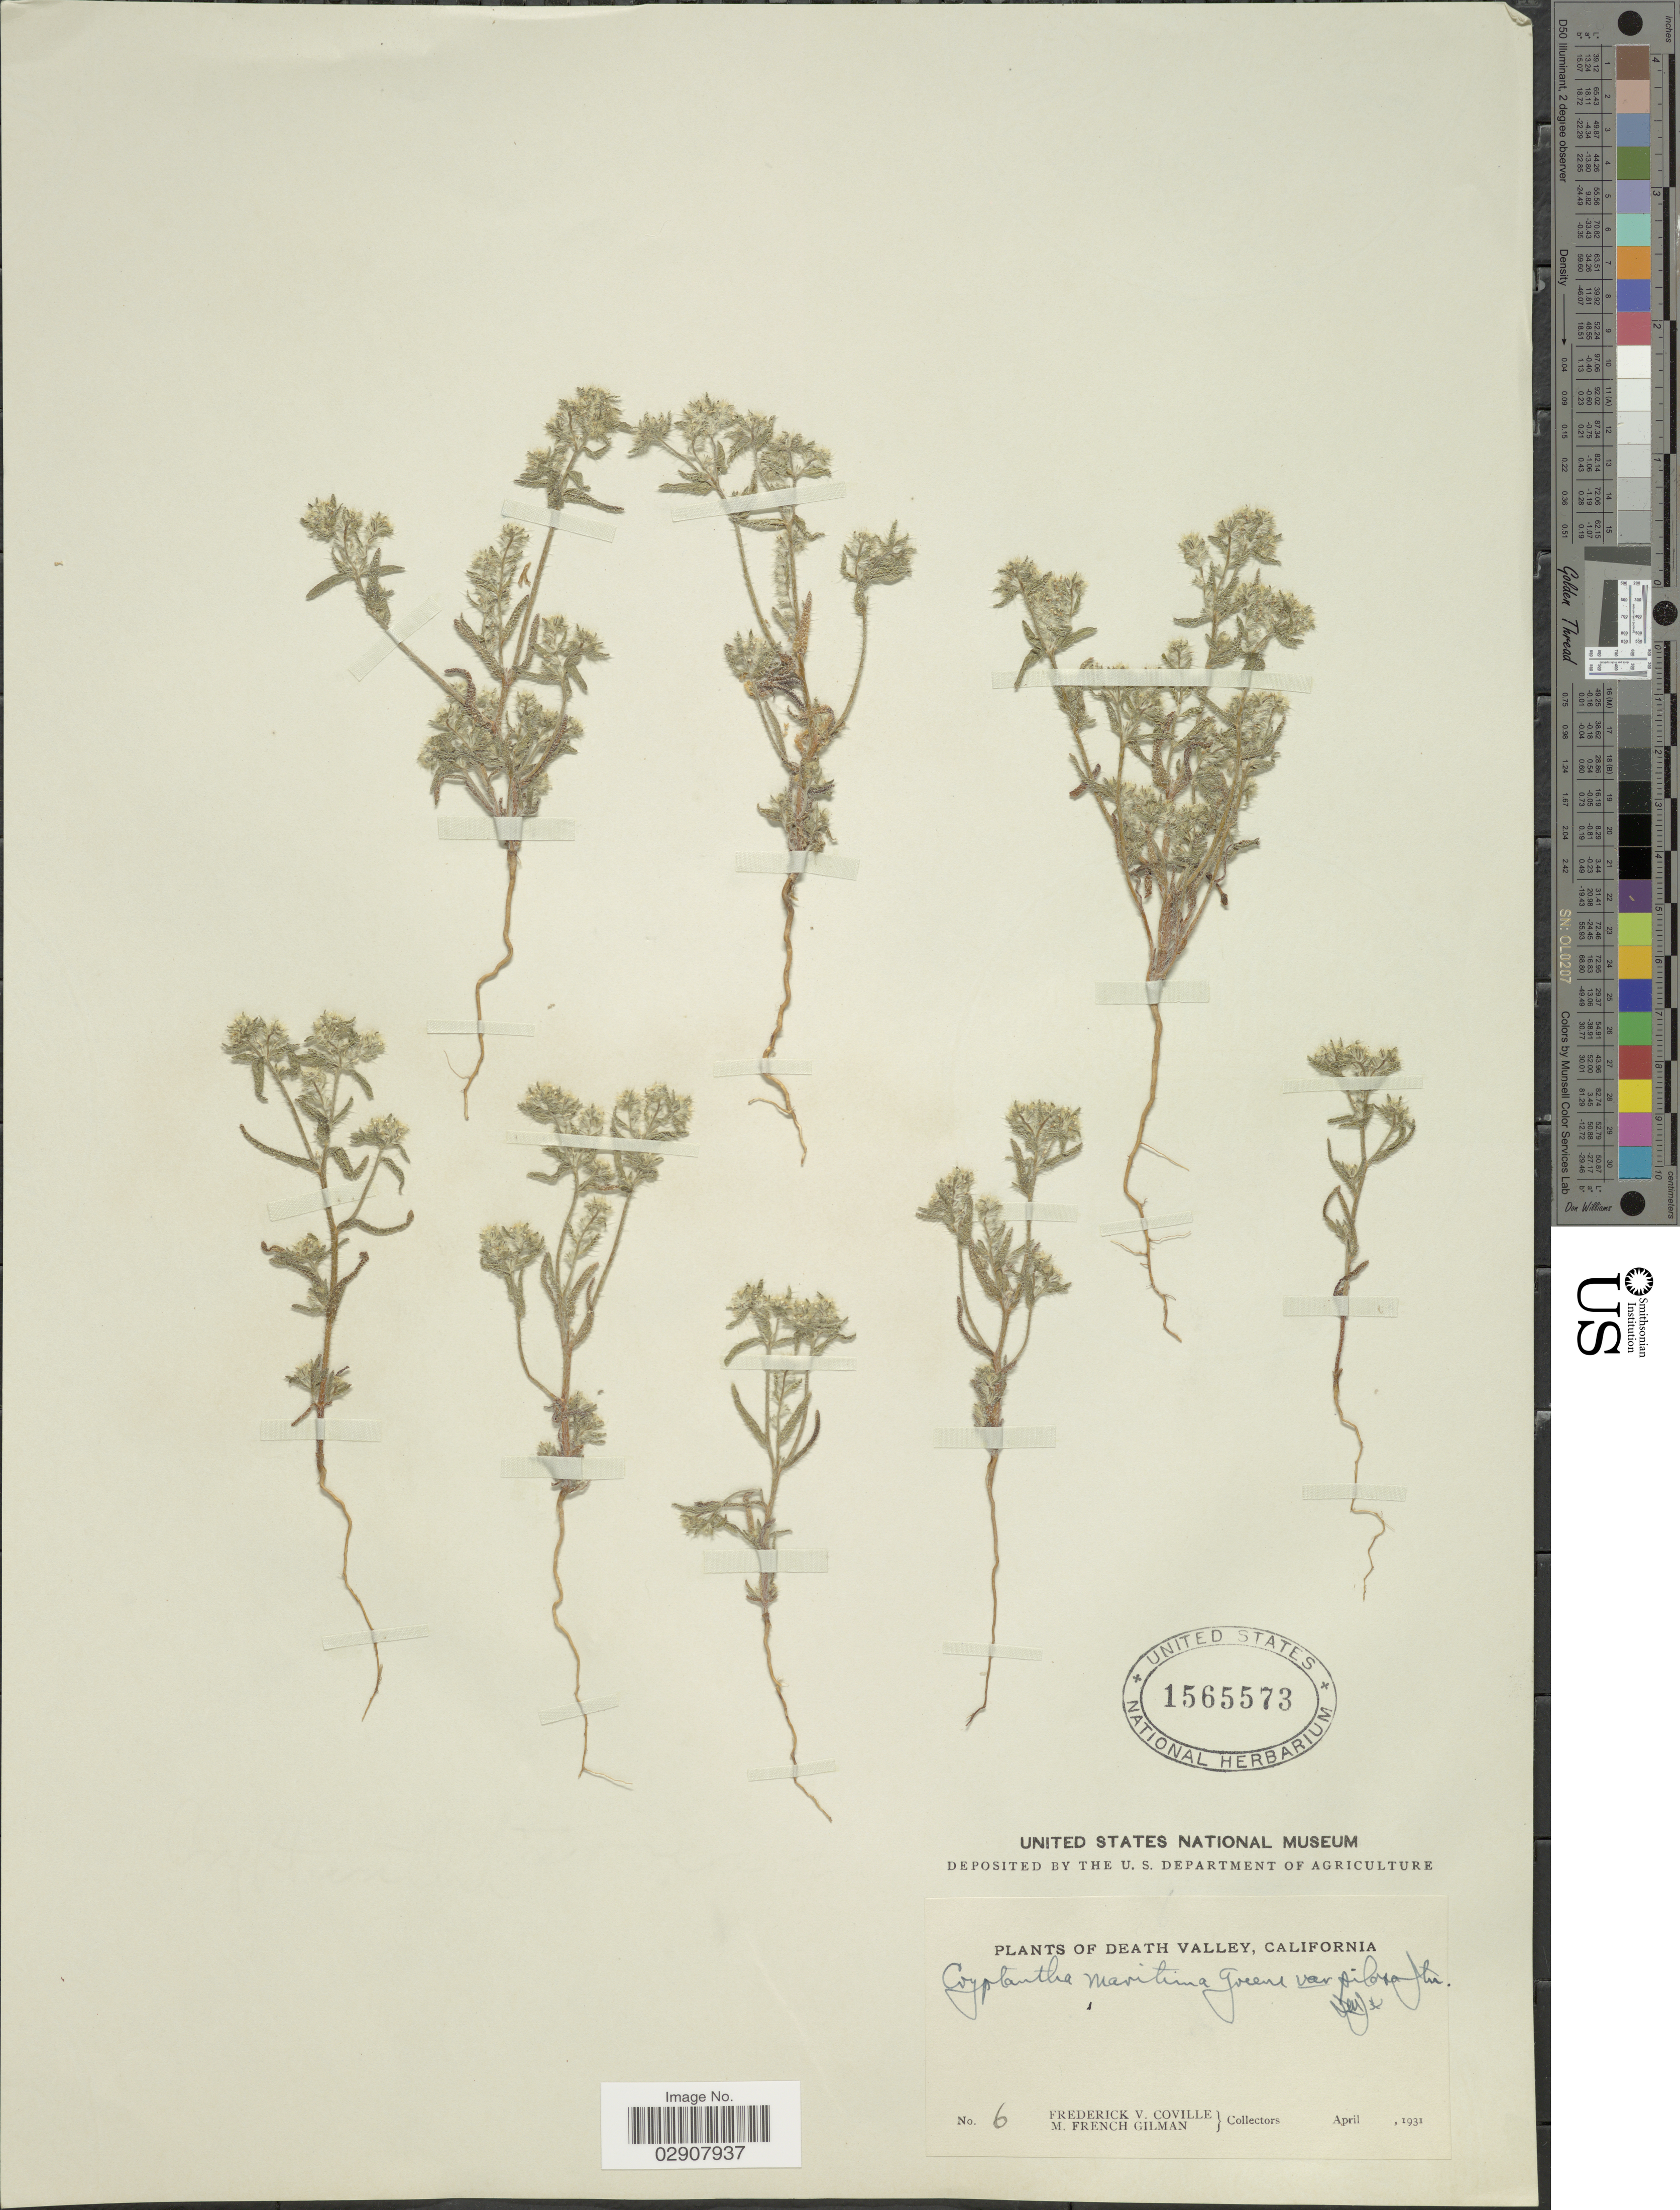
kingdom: Plantae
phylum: Tracheophyta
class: Magnoliopsida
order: Boraginales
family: Boraginaceae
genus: Cryptantha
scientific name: Cryptantha maritima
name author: (Greene) Greene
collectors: F. V. Coville & M. F. Gilman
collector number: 6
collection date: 1931-04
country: United States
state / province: California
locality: Death Valley, California.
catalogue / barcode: US 1565573